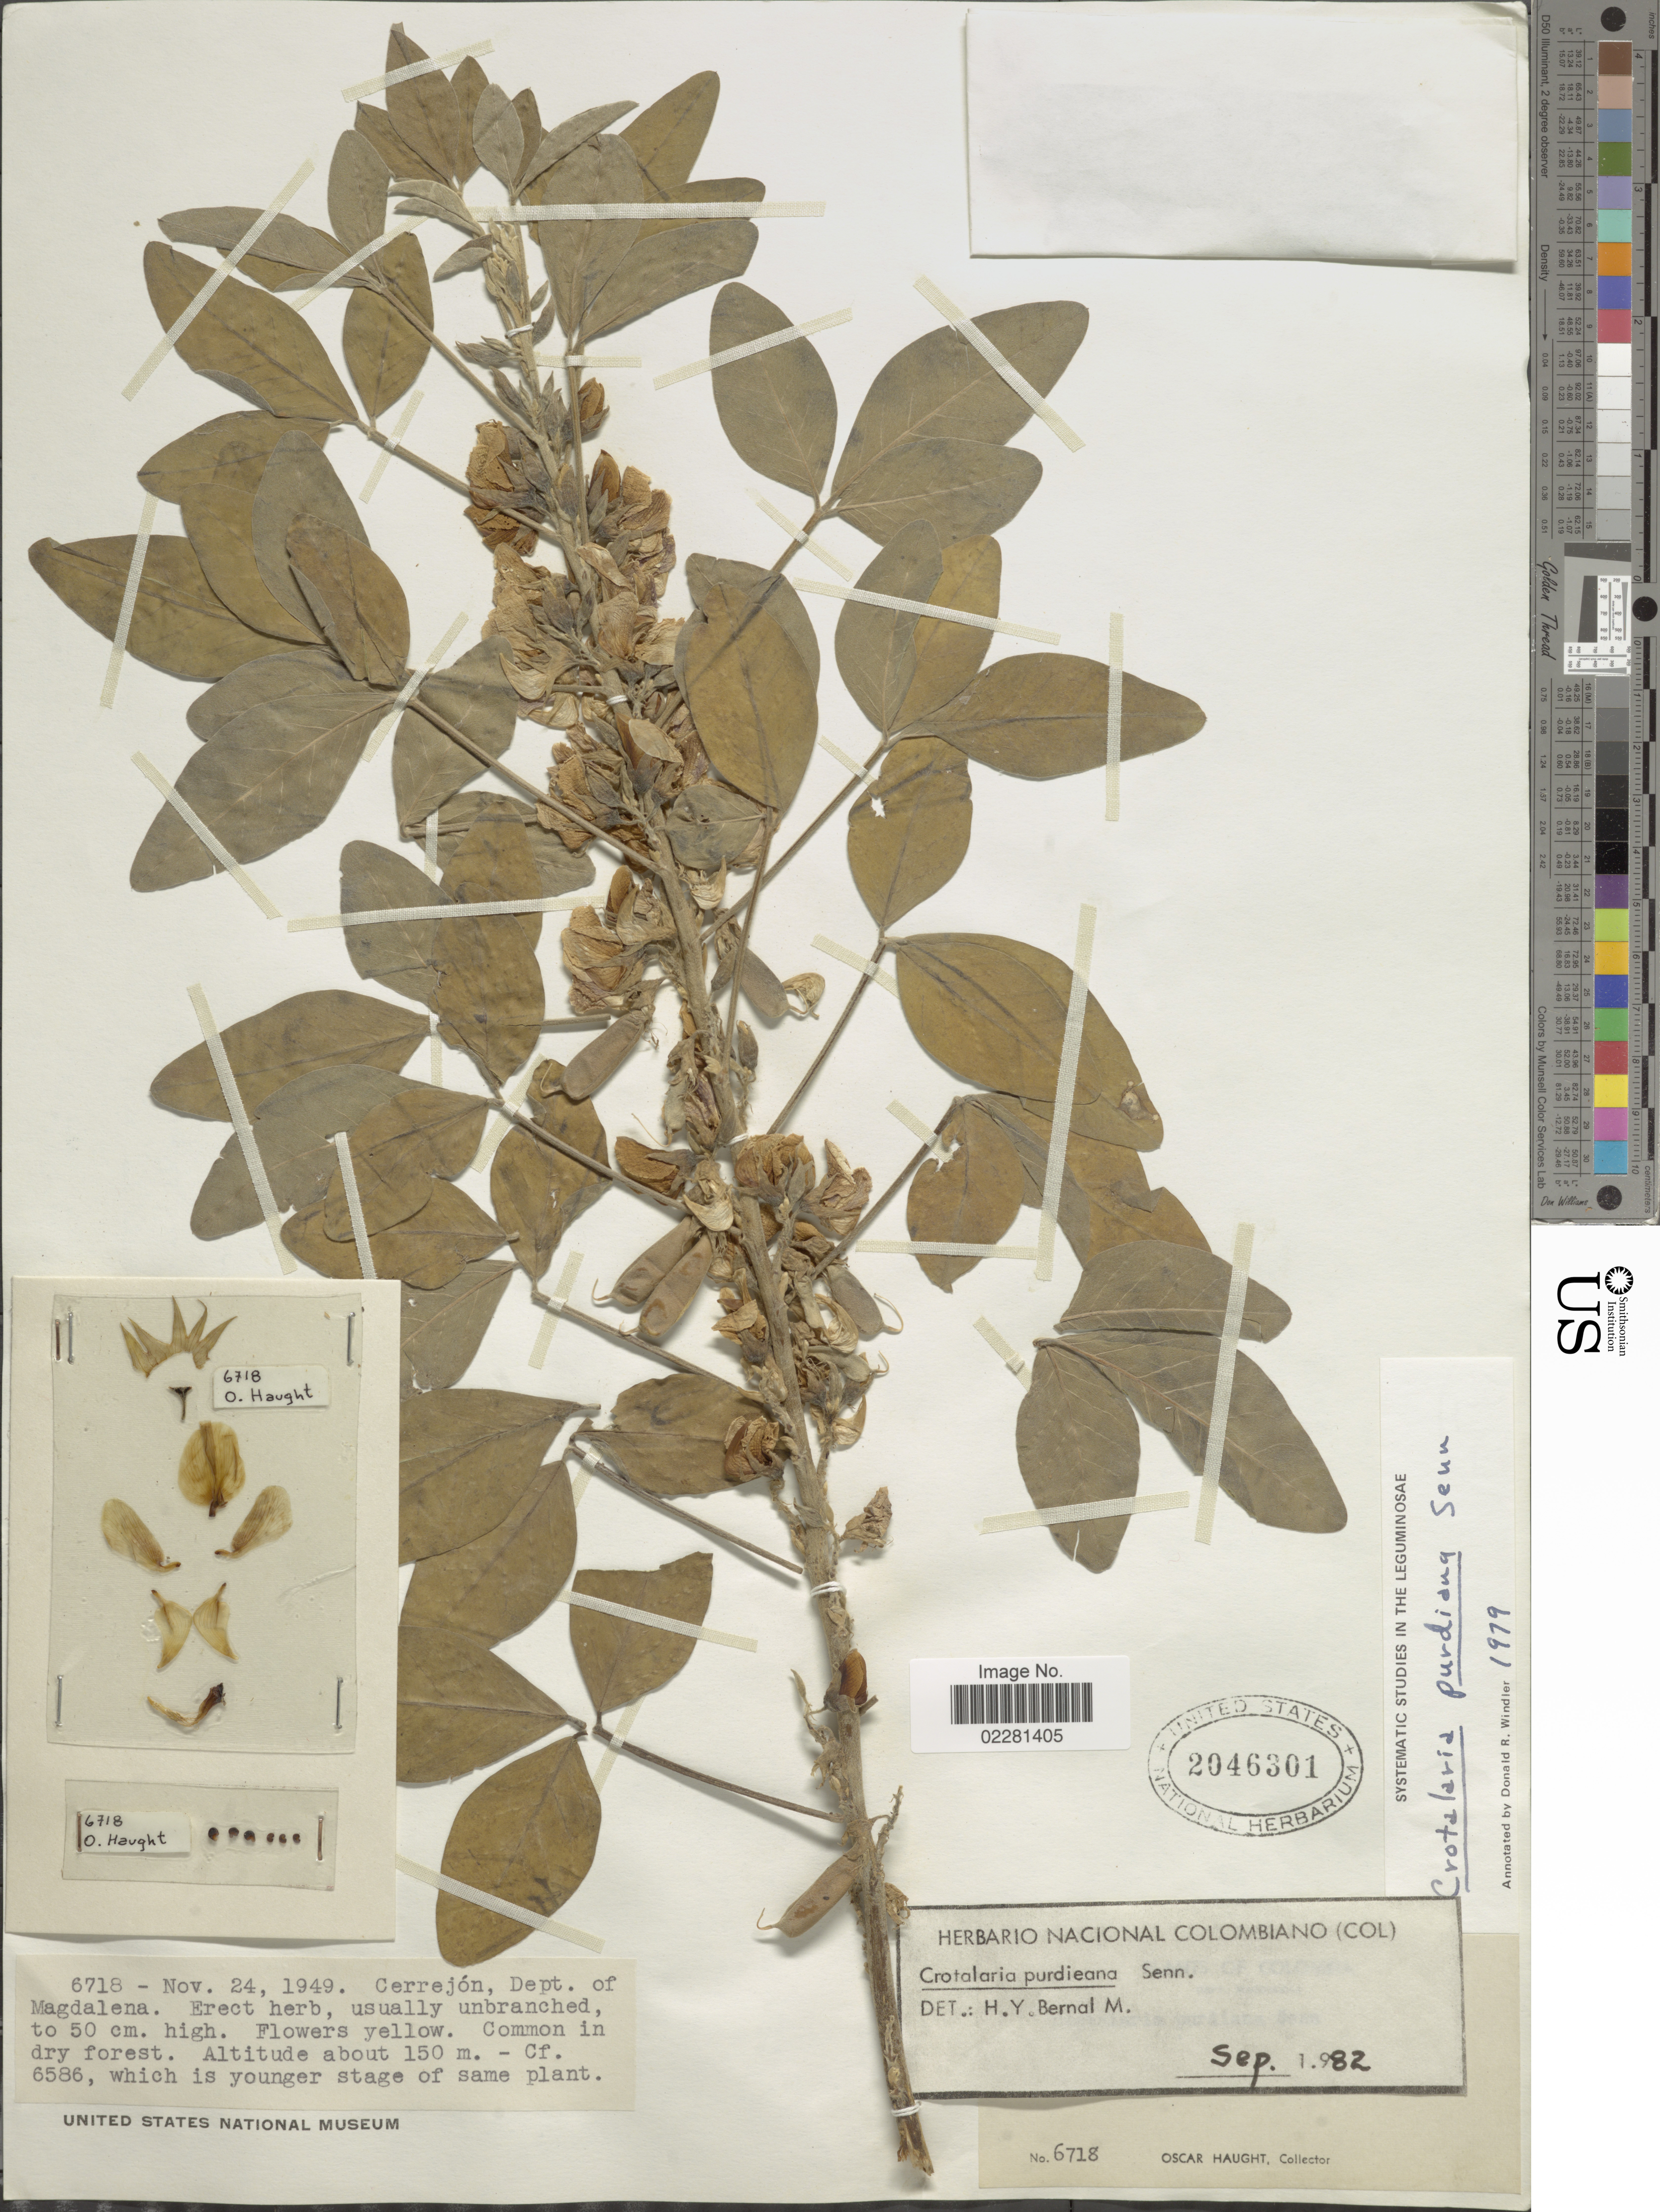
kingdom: Plantae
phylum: Tracheophyta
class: Magnoliopsida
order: Fabales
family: Fabaceae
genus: Crotalaria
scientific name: Crotalaria purdiana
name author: H. Senn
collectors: O. Haught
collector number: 6718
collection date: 1949-11-24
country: Colombia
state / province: Magdalena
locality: Cerrejon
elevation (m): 150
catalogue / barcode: US 2046301